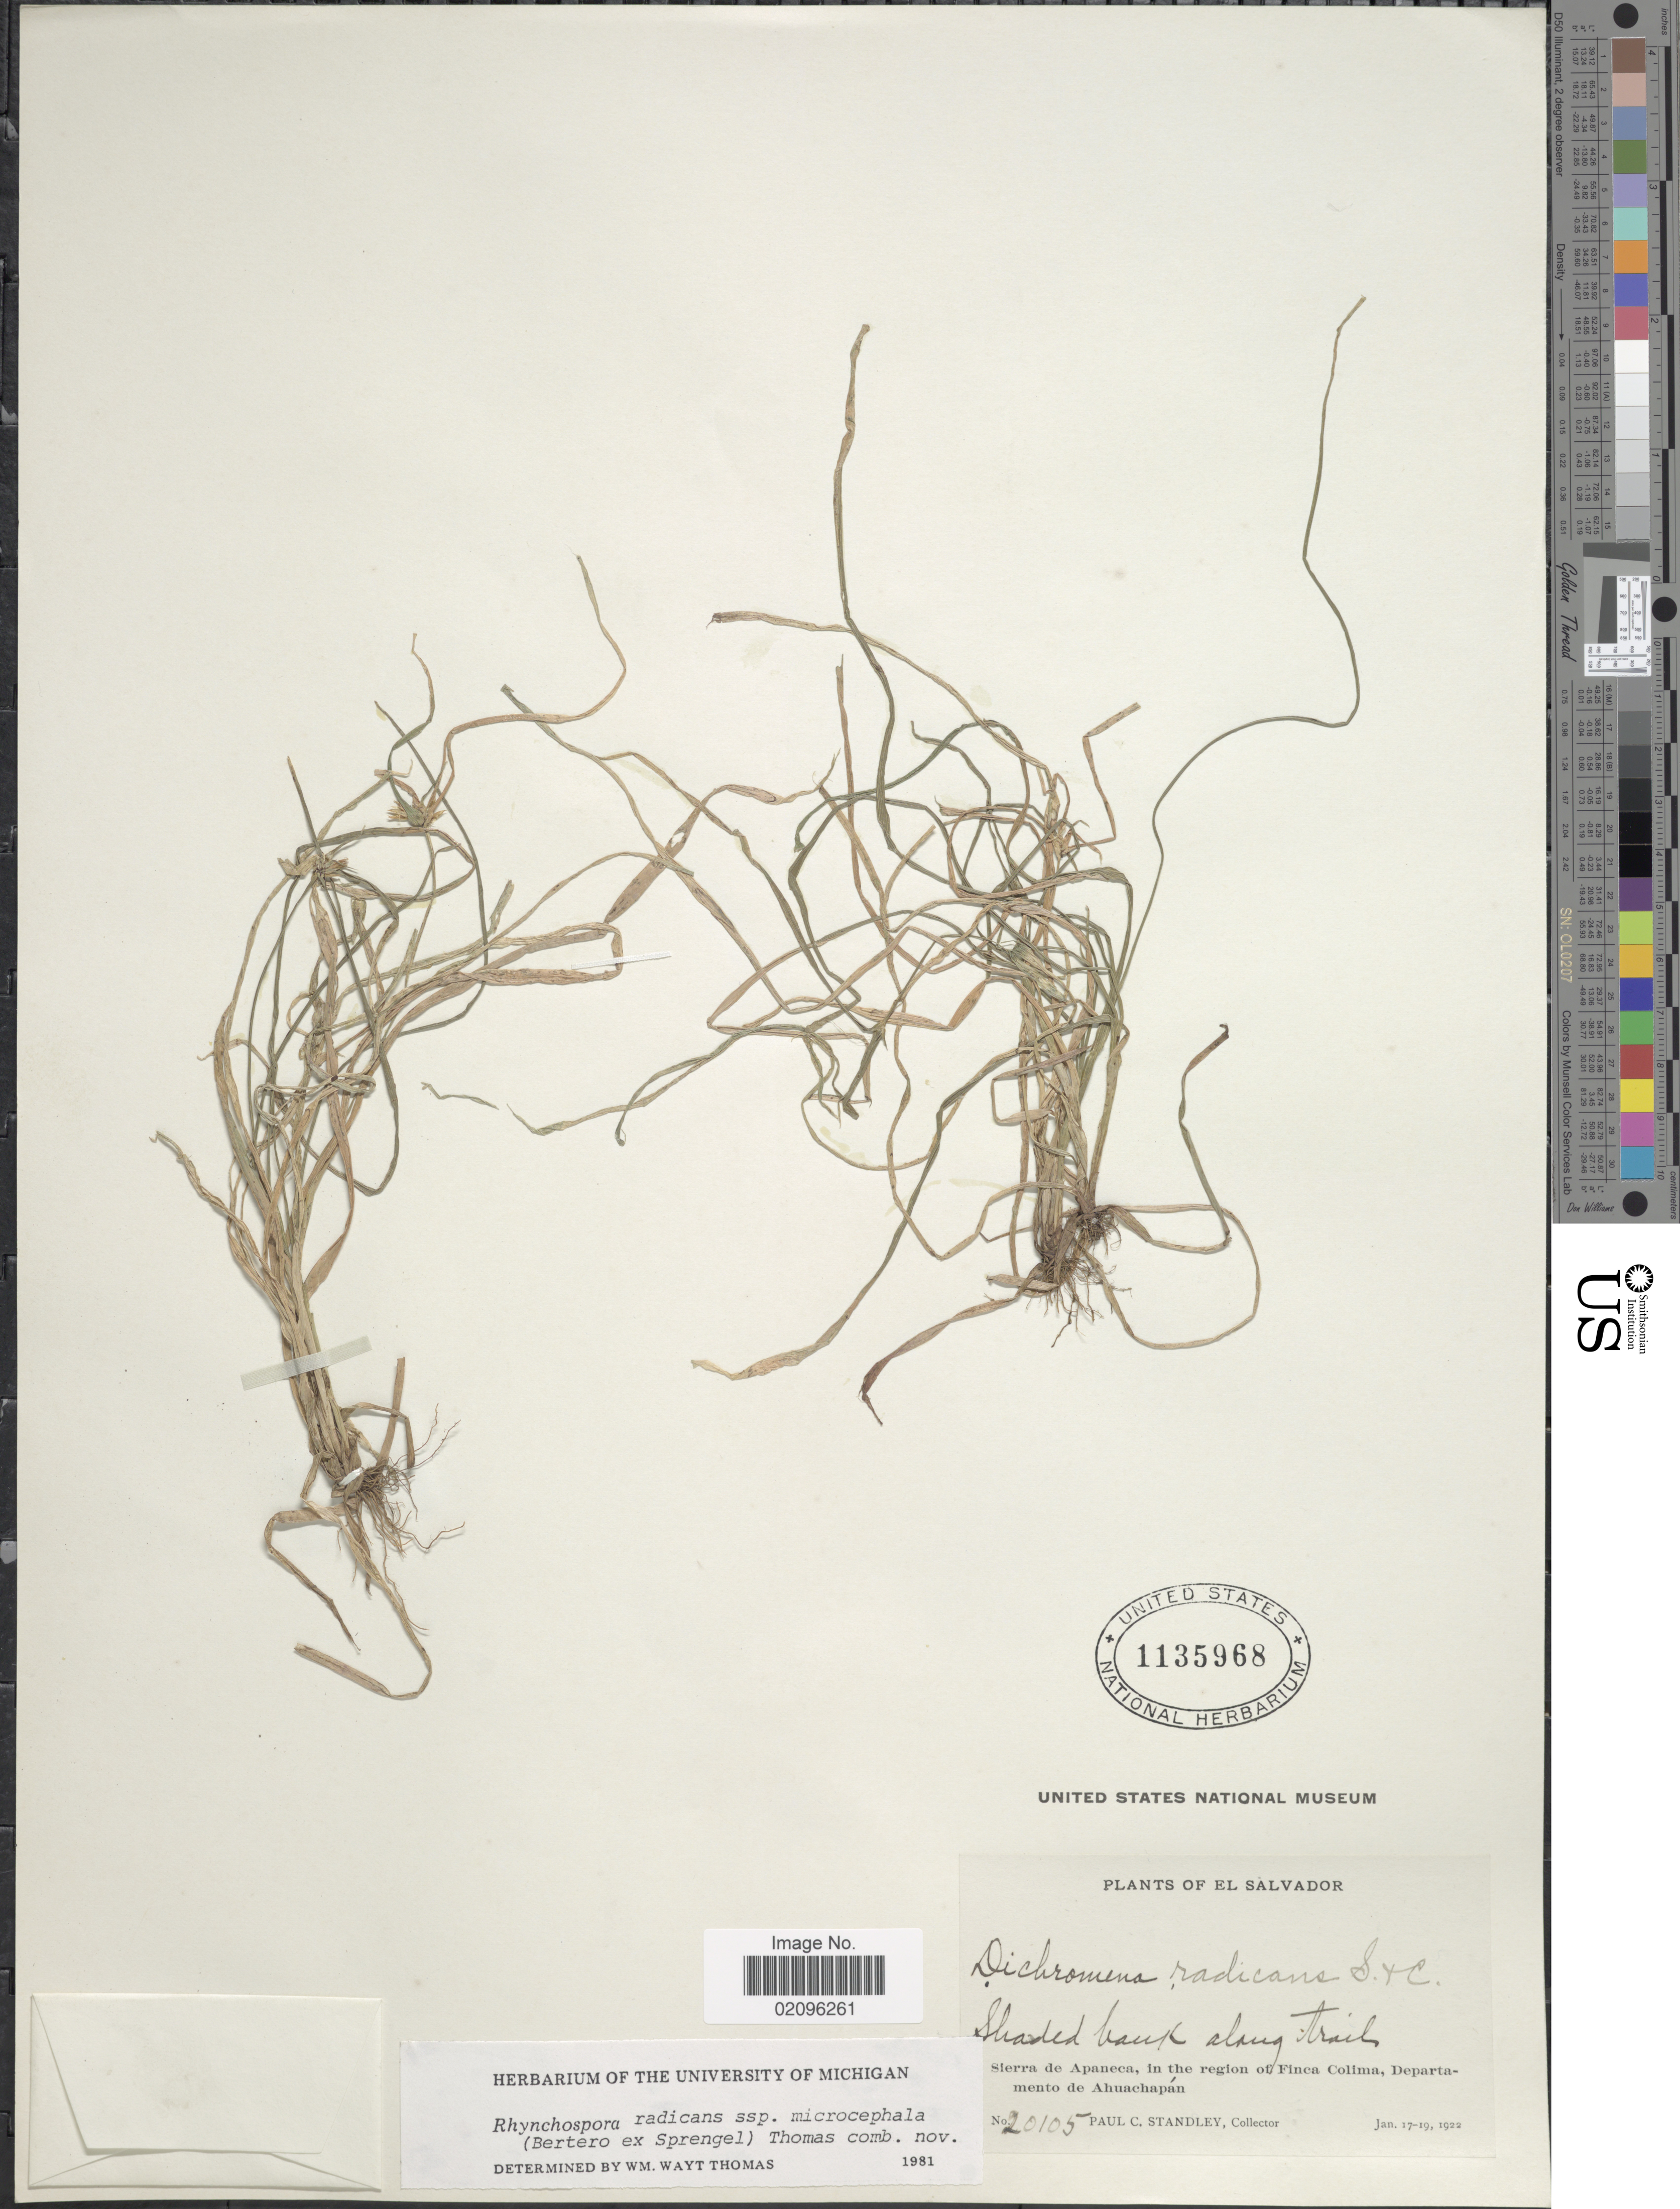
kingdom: Plantae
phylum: Tracheophyta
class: Liliopsida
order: Poales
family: Cyperaceae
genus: Rhynchospora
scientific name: Rhynchospora radicans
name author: (Schltdl. & Cham.) H. Pfeiff.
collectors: P. C. Standley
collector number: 20105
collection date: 1922-01-17/1922-01-19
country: El Salvador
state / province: Ahuachapan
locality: Sierra de Apaneca, in the region of Finca Colima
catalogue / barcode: US 1135968